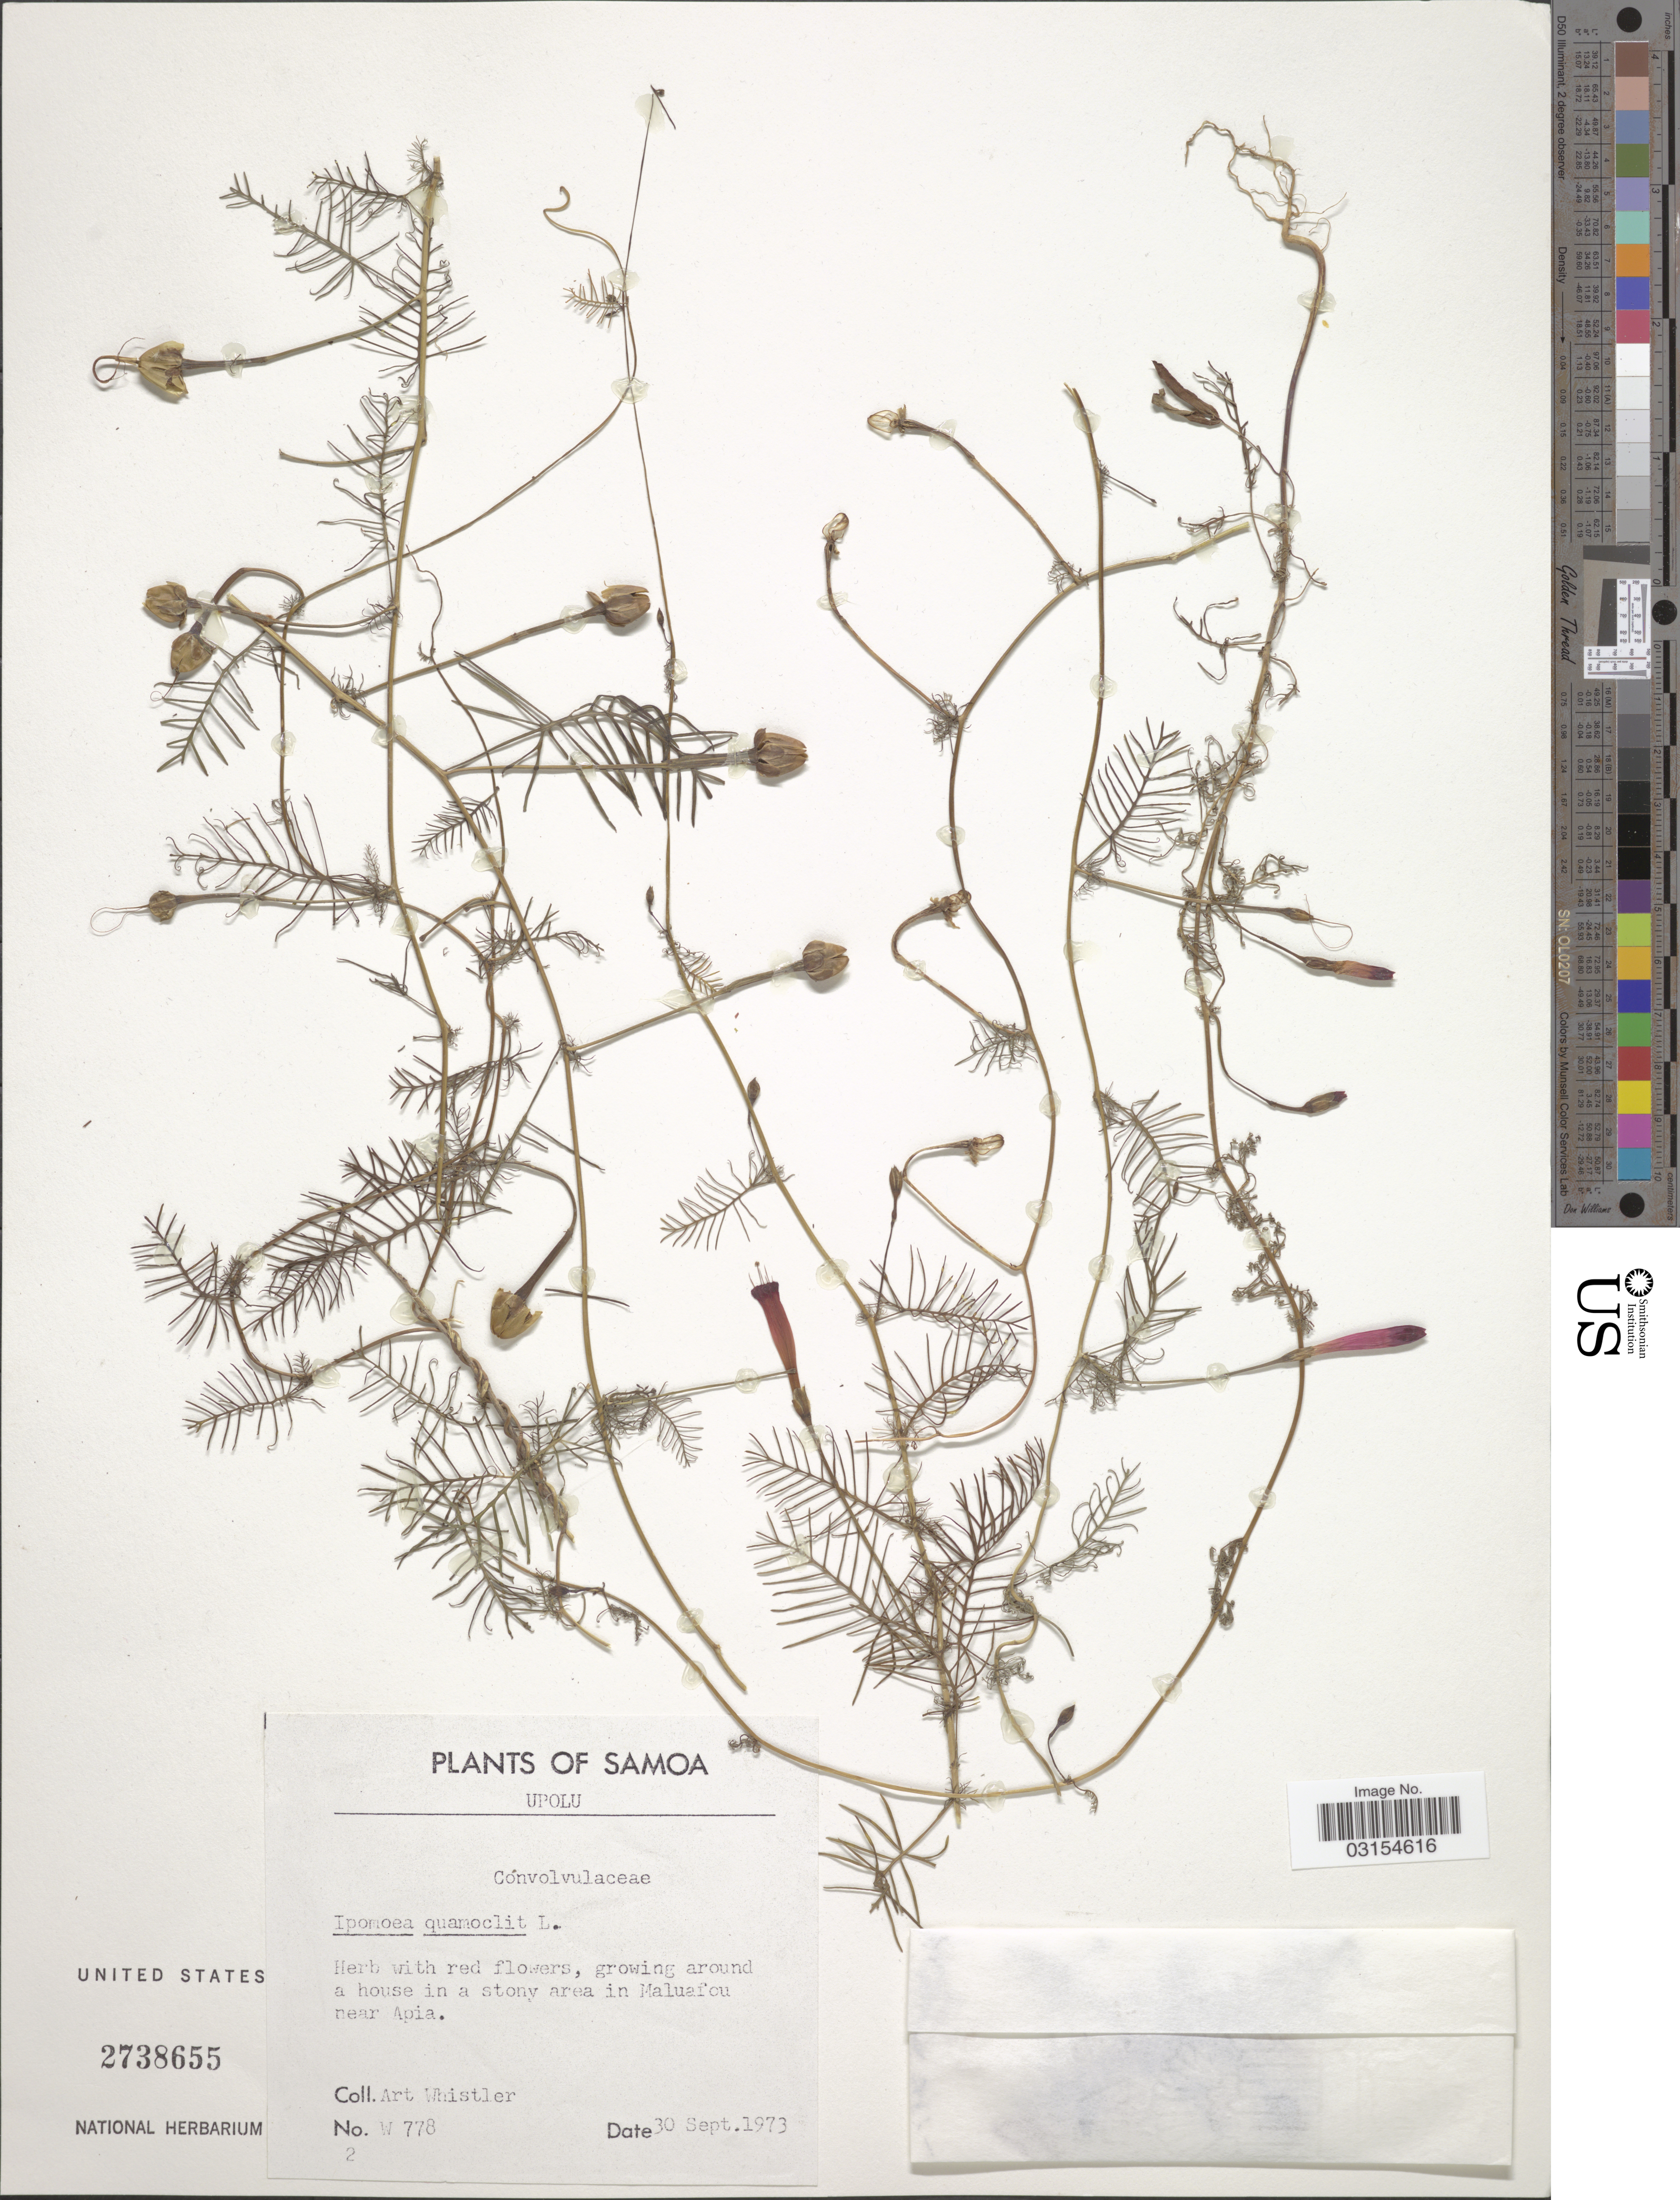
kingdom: Plantae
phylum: Tracheophyta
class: Magnoliopsida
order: Solanales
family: Convolvulaceae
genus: Ipomoea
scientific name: Ipomoea quamoclit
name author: L.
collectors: A. Whistler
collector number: W778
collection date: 1973-09-30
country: Samoa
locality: Samoa. Upolu. Growing around a house in a stony area in Maluafou near Apia.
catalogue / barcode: US 2738655